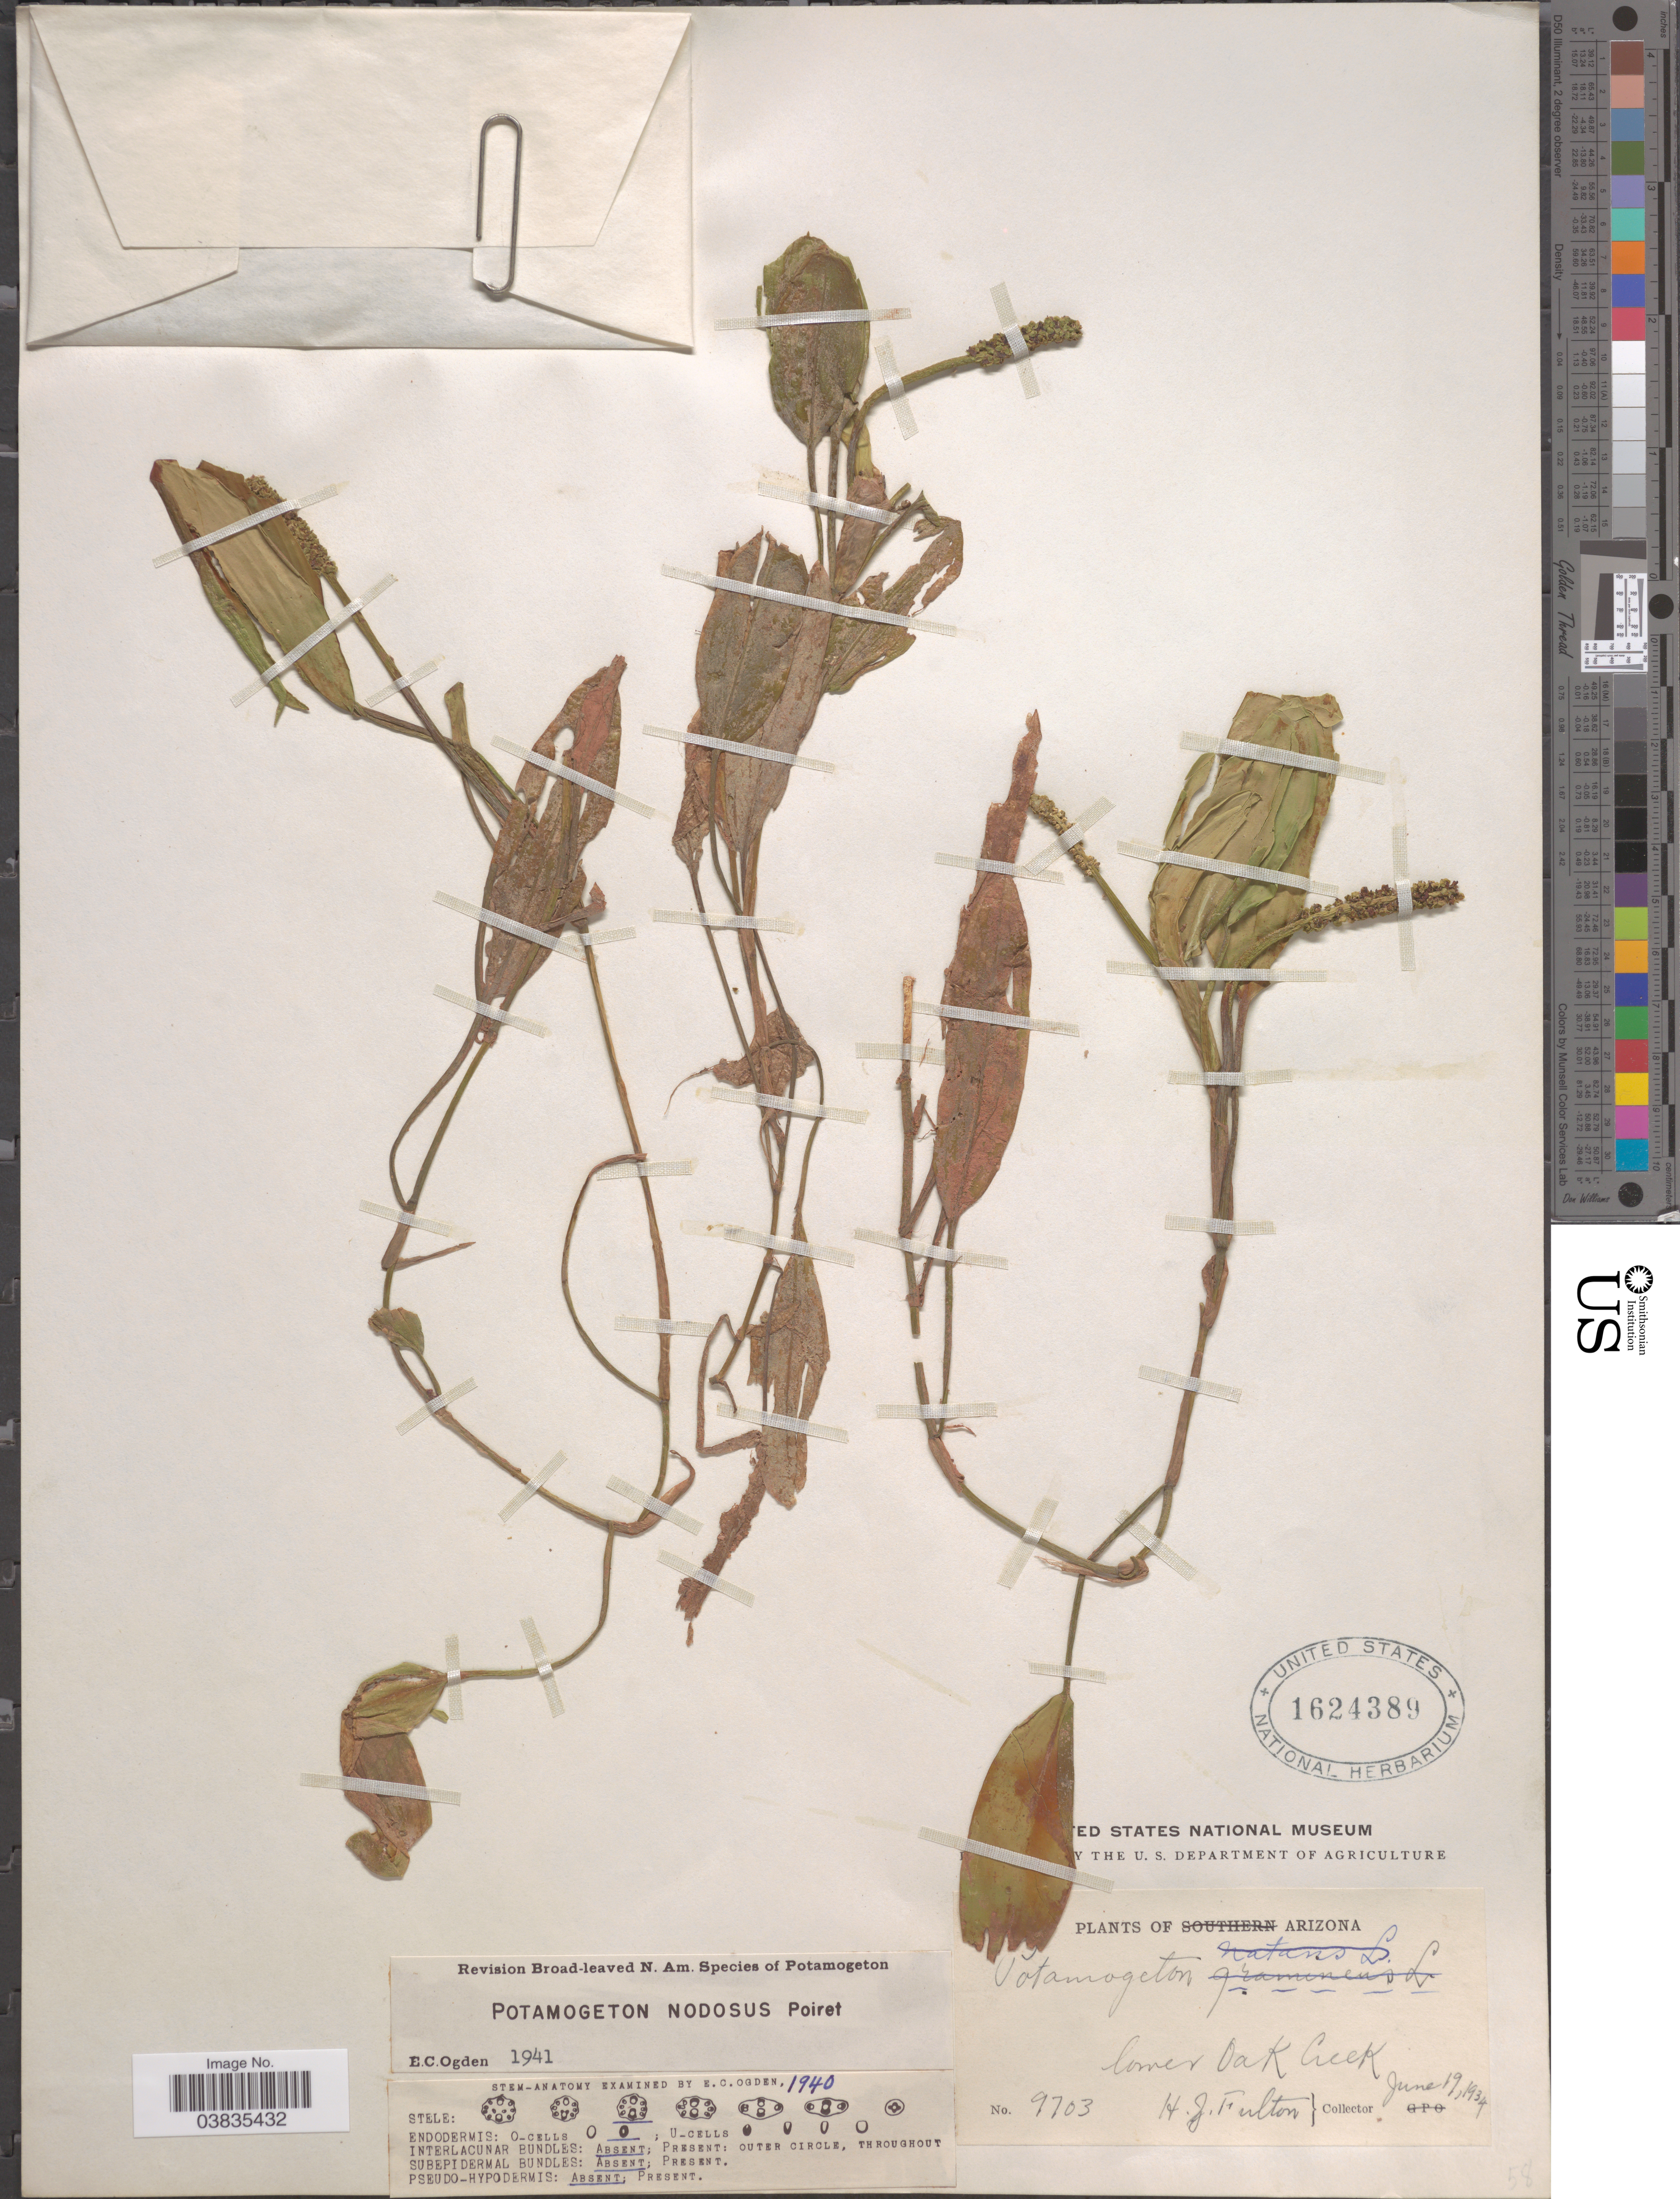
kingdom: Plantae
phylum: Tracheophyta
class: Liliopsida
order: Alismatales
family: Potamogetonaceae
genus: Potamogeton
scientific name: Potamogeton nodosus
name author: Poir.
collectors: H. Fulton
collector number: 9703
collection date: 1934-06-19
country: United States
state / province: Arizona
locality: Lower Oak Creek.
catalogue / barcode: US 1624389